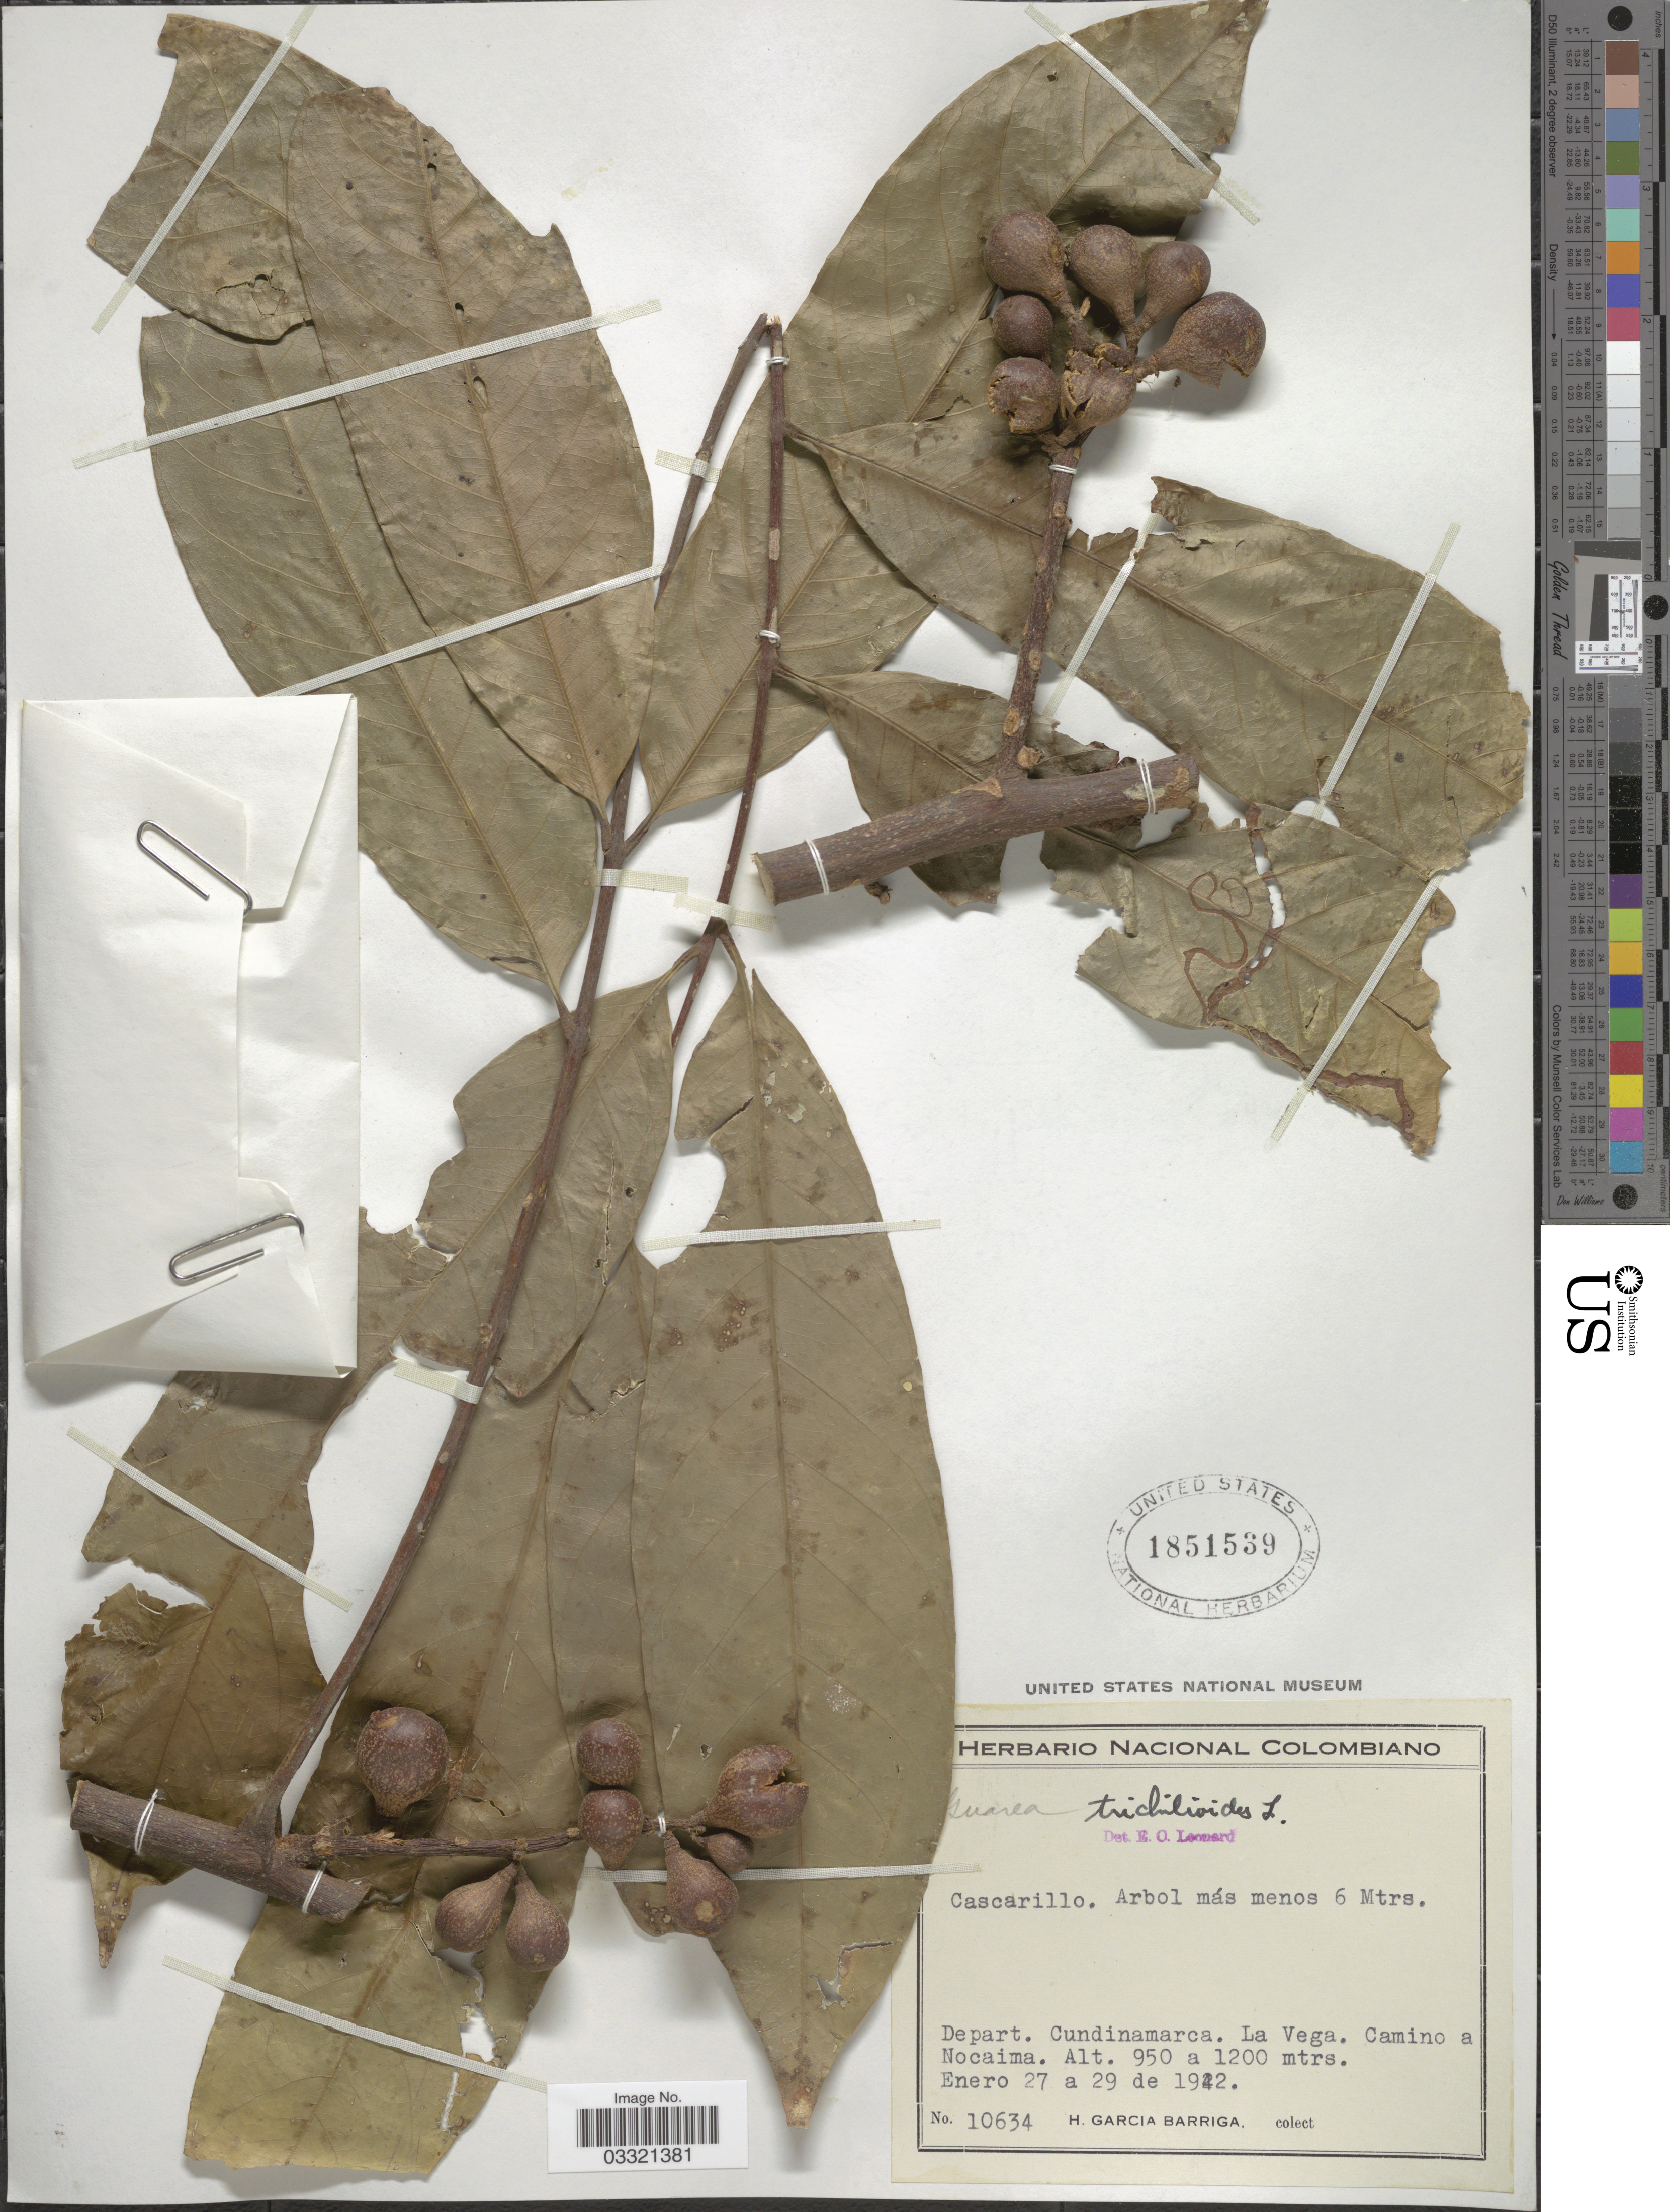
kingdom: Plantae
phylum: Tracheophyta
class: Magnoliopsida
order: Sapindales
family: Meliaceae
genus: Guarea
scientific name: Guarea guidonia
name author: (L.) Sleumer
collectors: H. García Barriga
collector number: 10634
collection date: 1942-01-27/1942-01-29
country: Colombia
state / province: Cundinamarca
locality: Depart. Cundinamarca. La Vega. Camino a Nocaima.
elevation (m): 950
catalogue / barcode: US 1851539